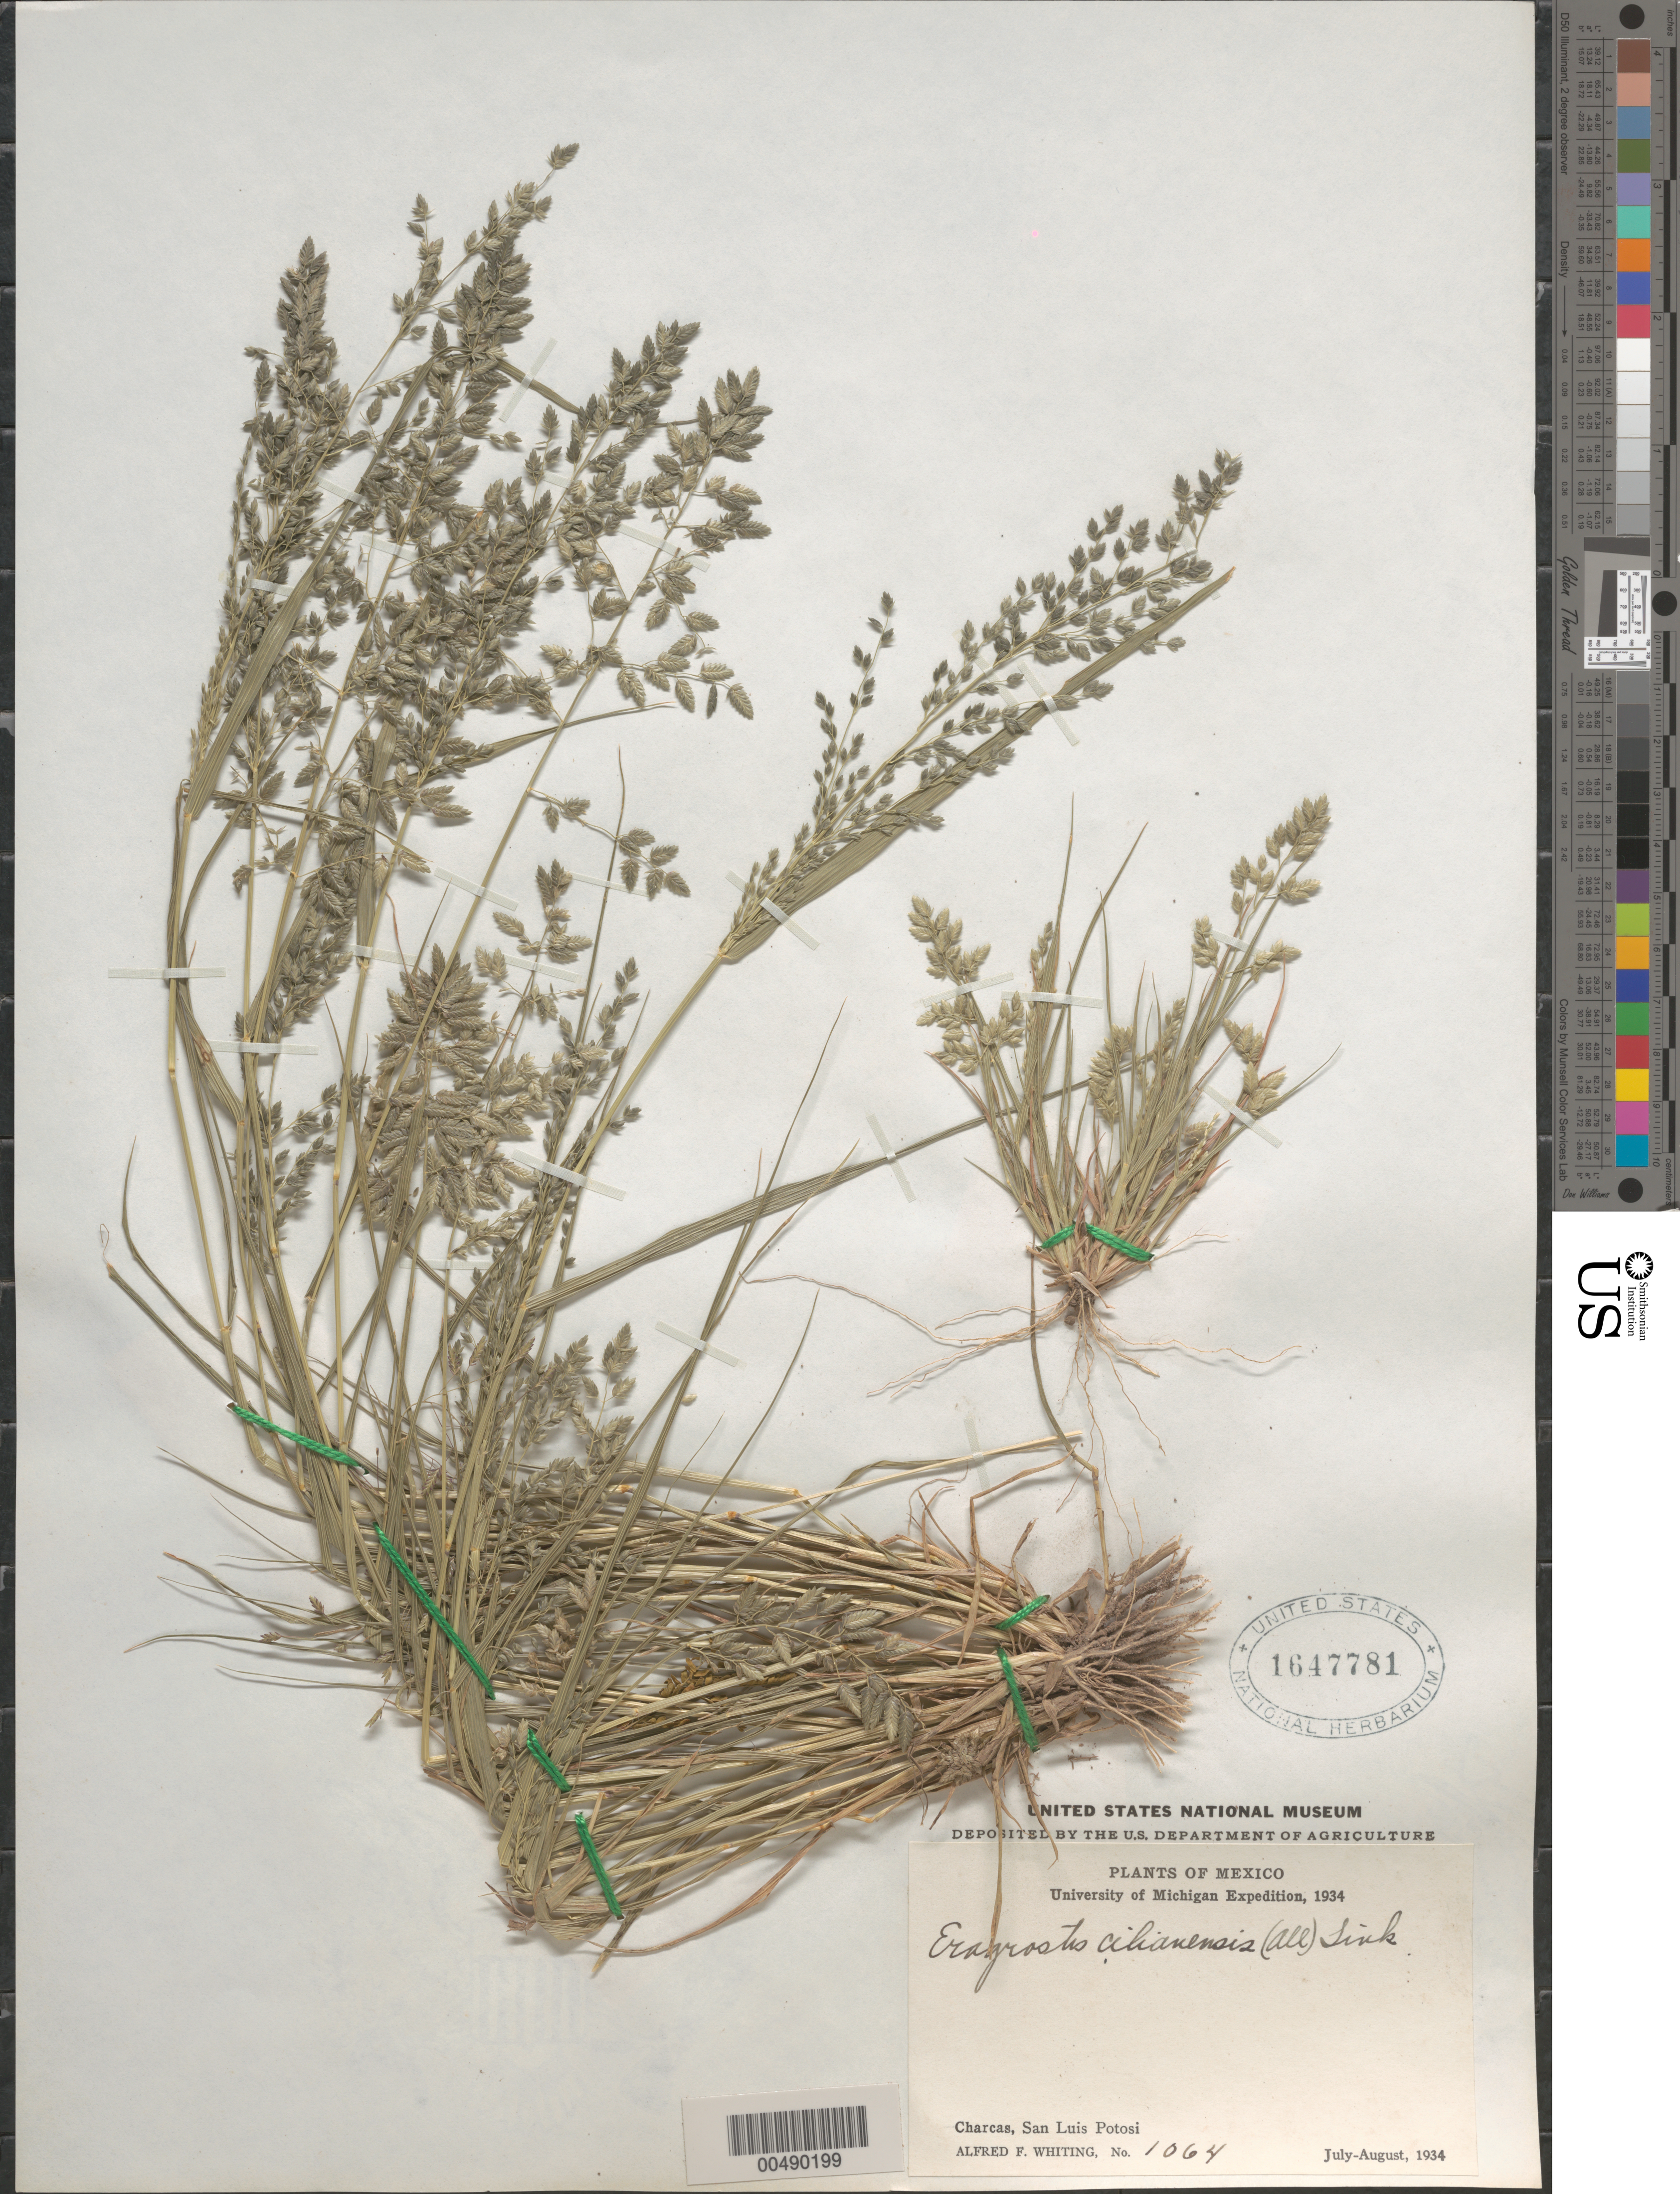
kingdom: Plantae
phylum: Tracheophyta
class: Liliopsida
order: Poales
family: Poaceae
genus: Eragrostis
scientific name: Eragrostis cilianensis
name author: (Bellardi) Vignolo ex Janch.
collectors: A. F. Whiting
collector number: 1064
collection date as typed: Jul 1934 to Aug 1934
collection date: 1934-07/1934-08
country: Mexico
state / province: San Luis Potosi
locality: Charcas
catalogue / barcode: US 1647781